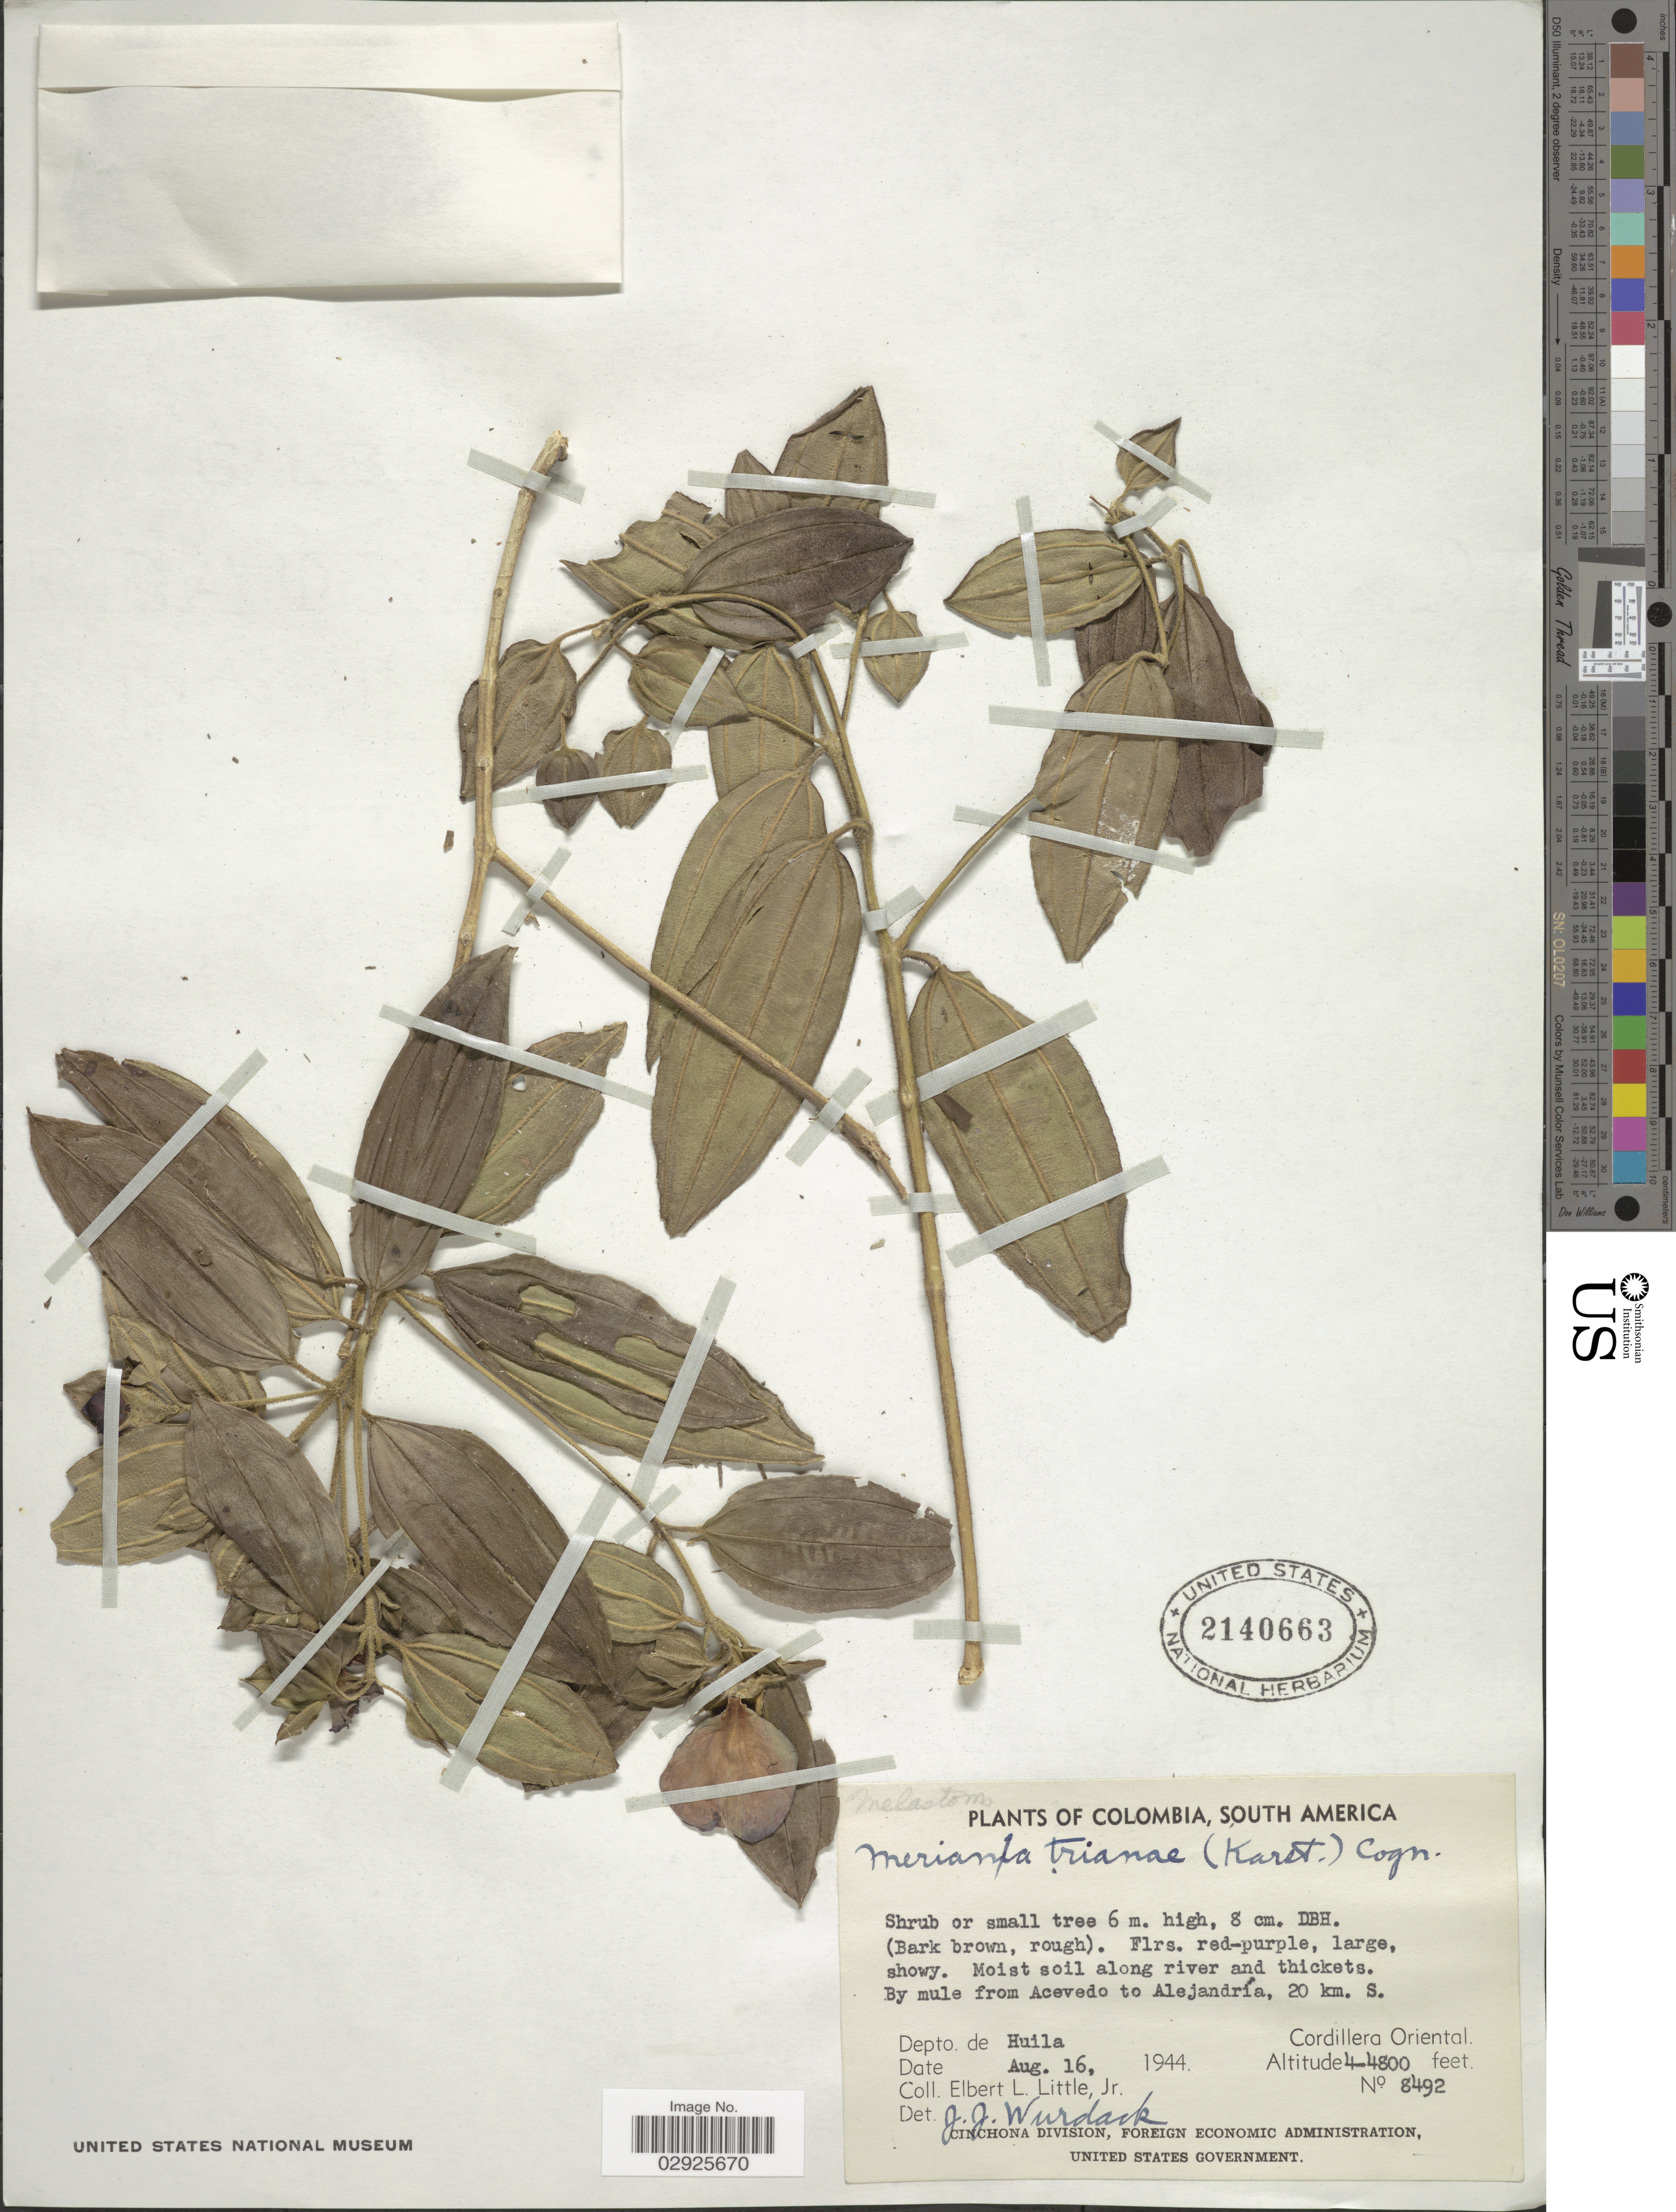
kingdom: Plantae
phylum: Tracheophyta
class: Magnoliopsida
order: Myrtales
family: Melastomataceae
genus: Meriania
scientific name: Meriania trianae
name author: (H. Karst.) Cogn.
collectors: E. L. Little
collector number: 8492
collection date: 1944-08-16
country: Colombia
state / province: Huila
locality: By mule from Acevedo to Alejandría, 20 km. S. Depto. de Huila. Cordillera Oriental.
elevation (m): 1219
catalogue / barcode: US 2140663